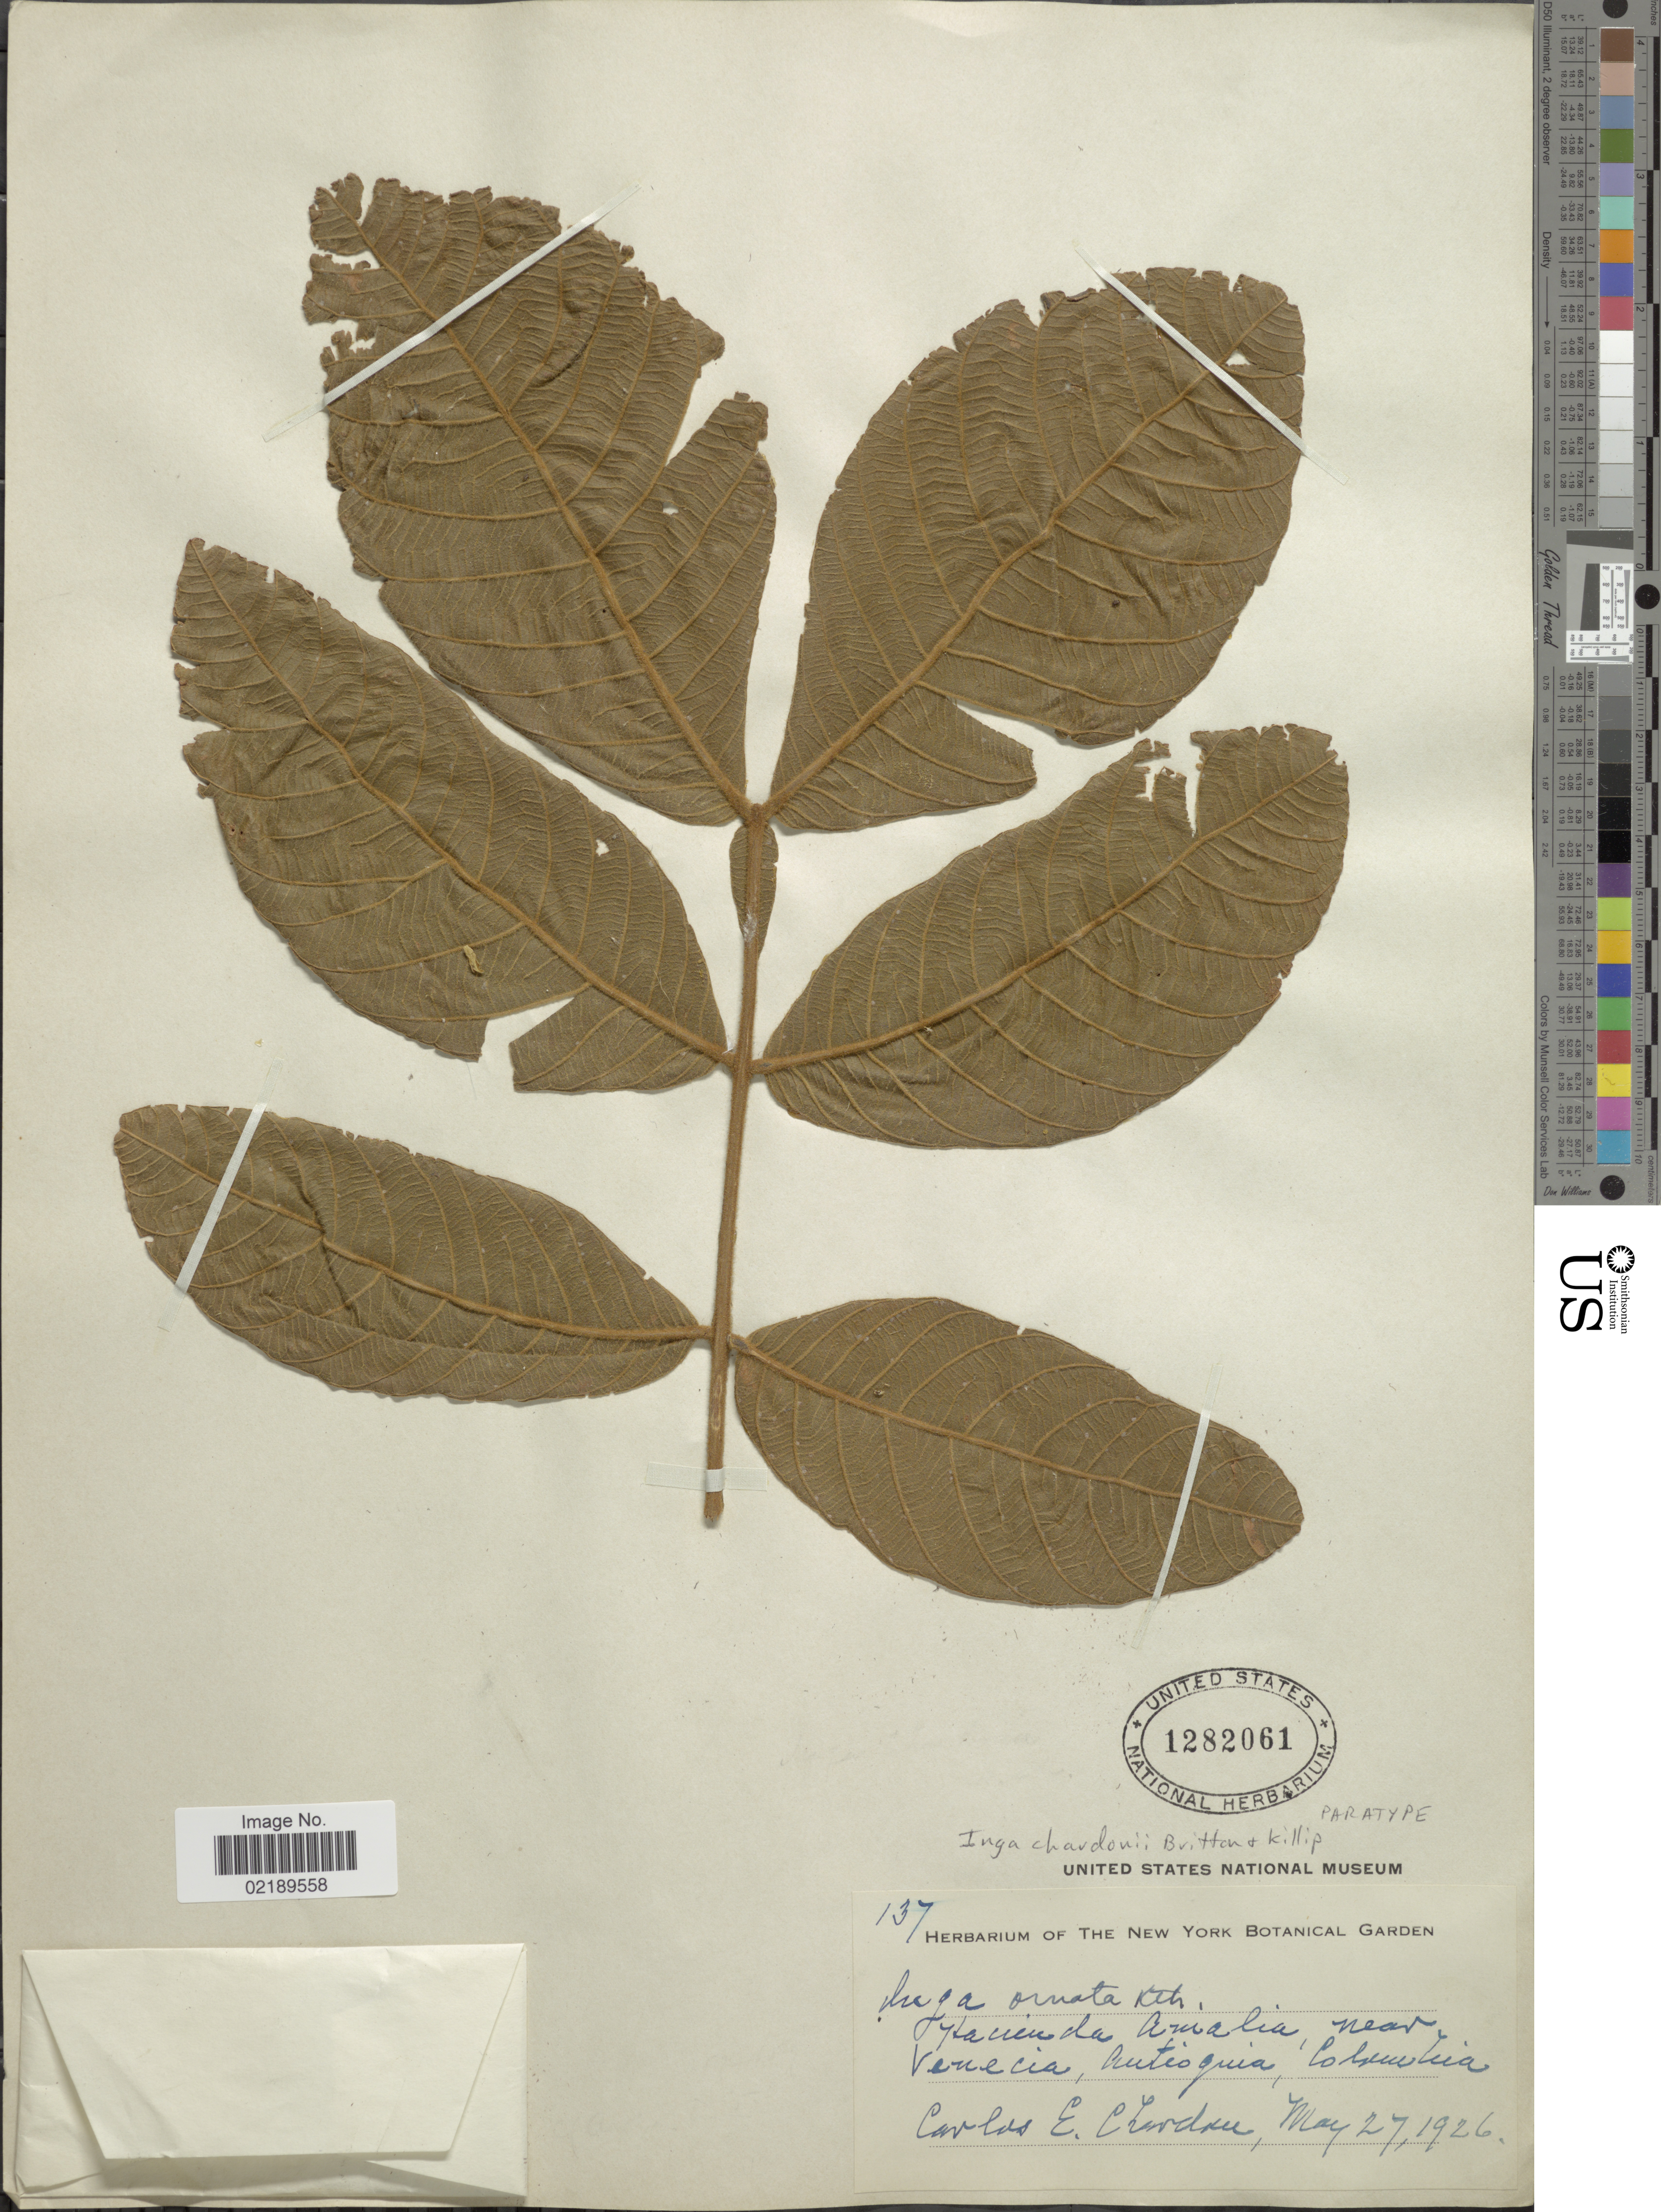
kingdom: Plantae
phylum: Tracheophyta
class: Magnoliopsida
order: Fabales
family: Fabaceae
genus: Inga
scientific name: Inga sapindoides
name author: Willd.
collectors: C. Chardou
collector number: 137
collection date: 1926-05-27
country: Colombia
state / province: Antioquia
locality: Hacienda Amalia, near Venecia.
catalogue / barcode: US 1282061